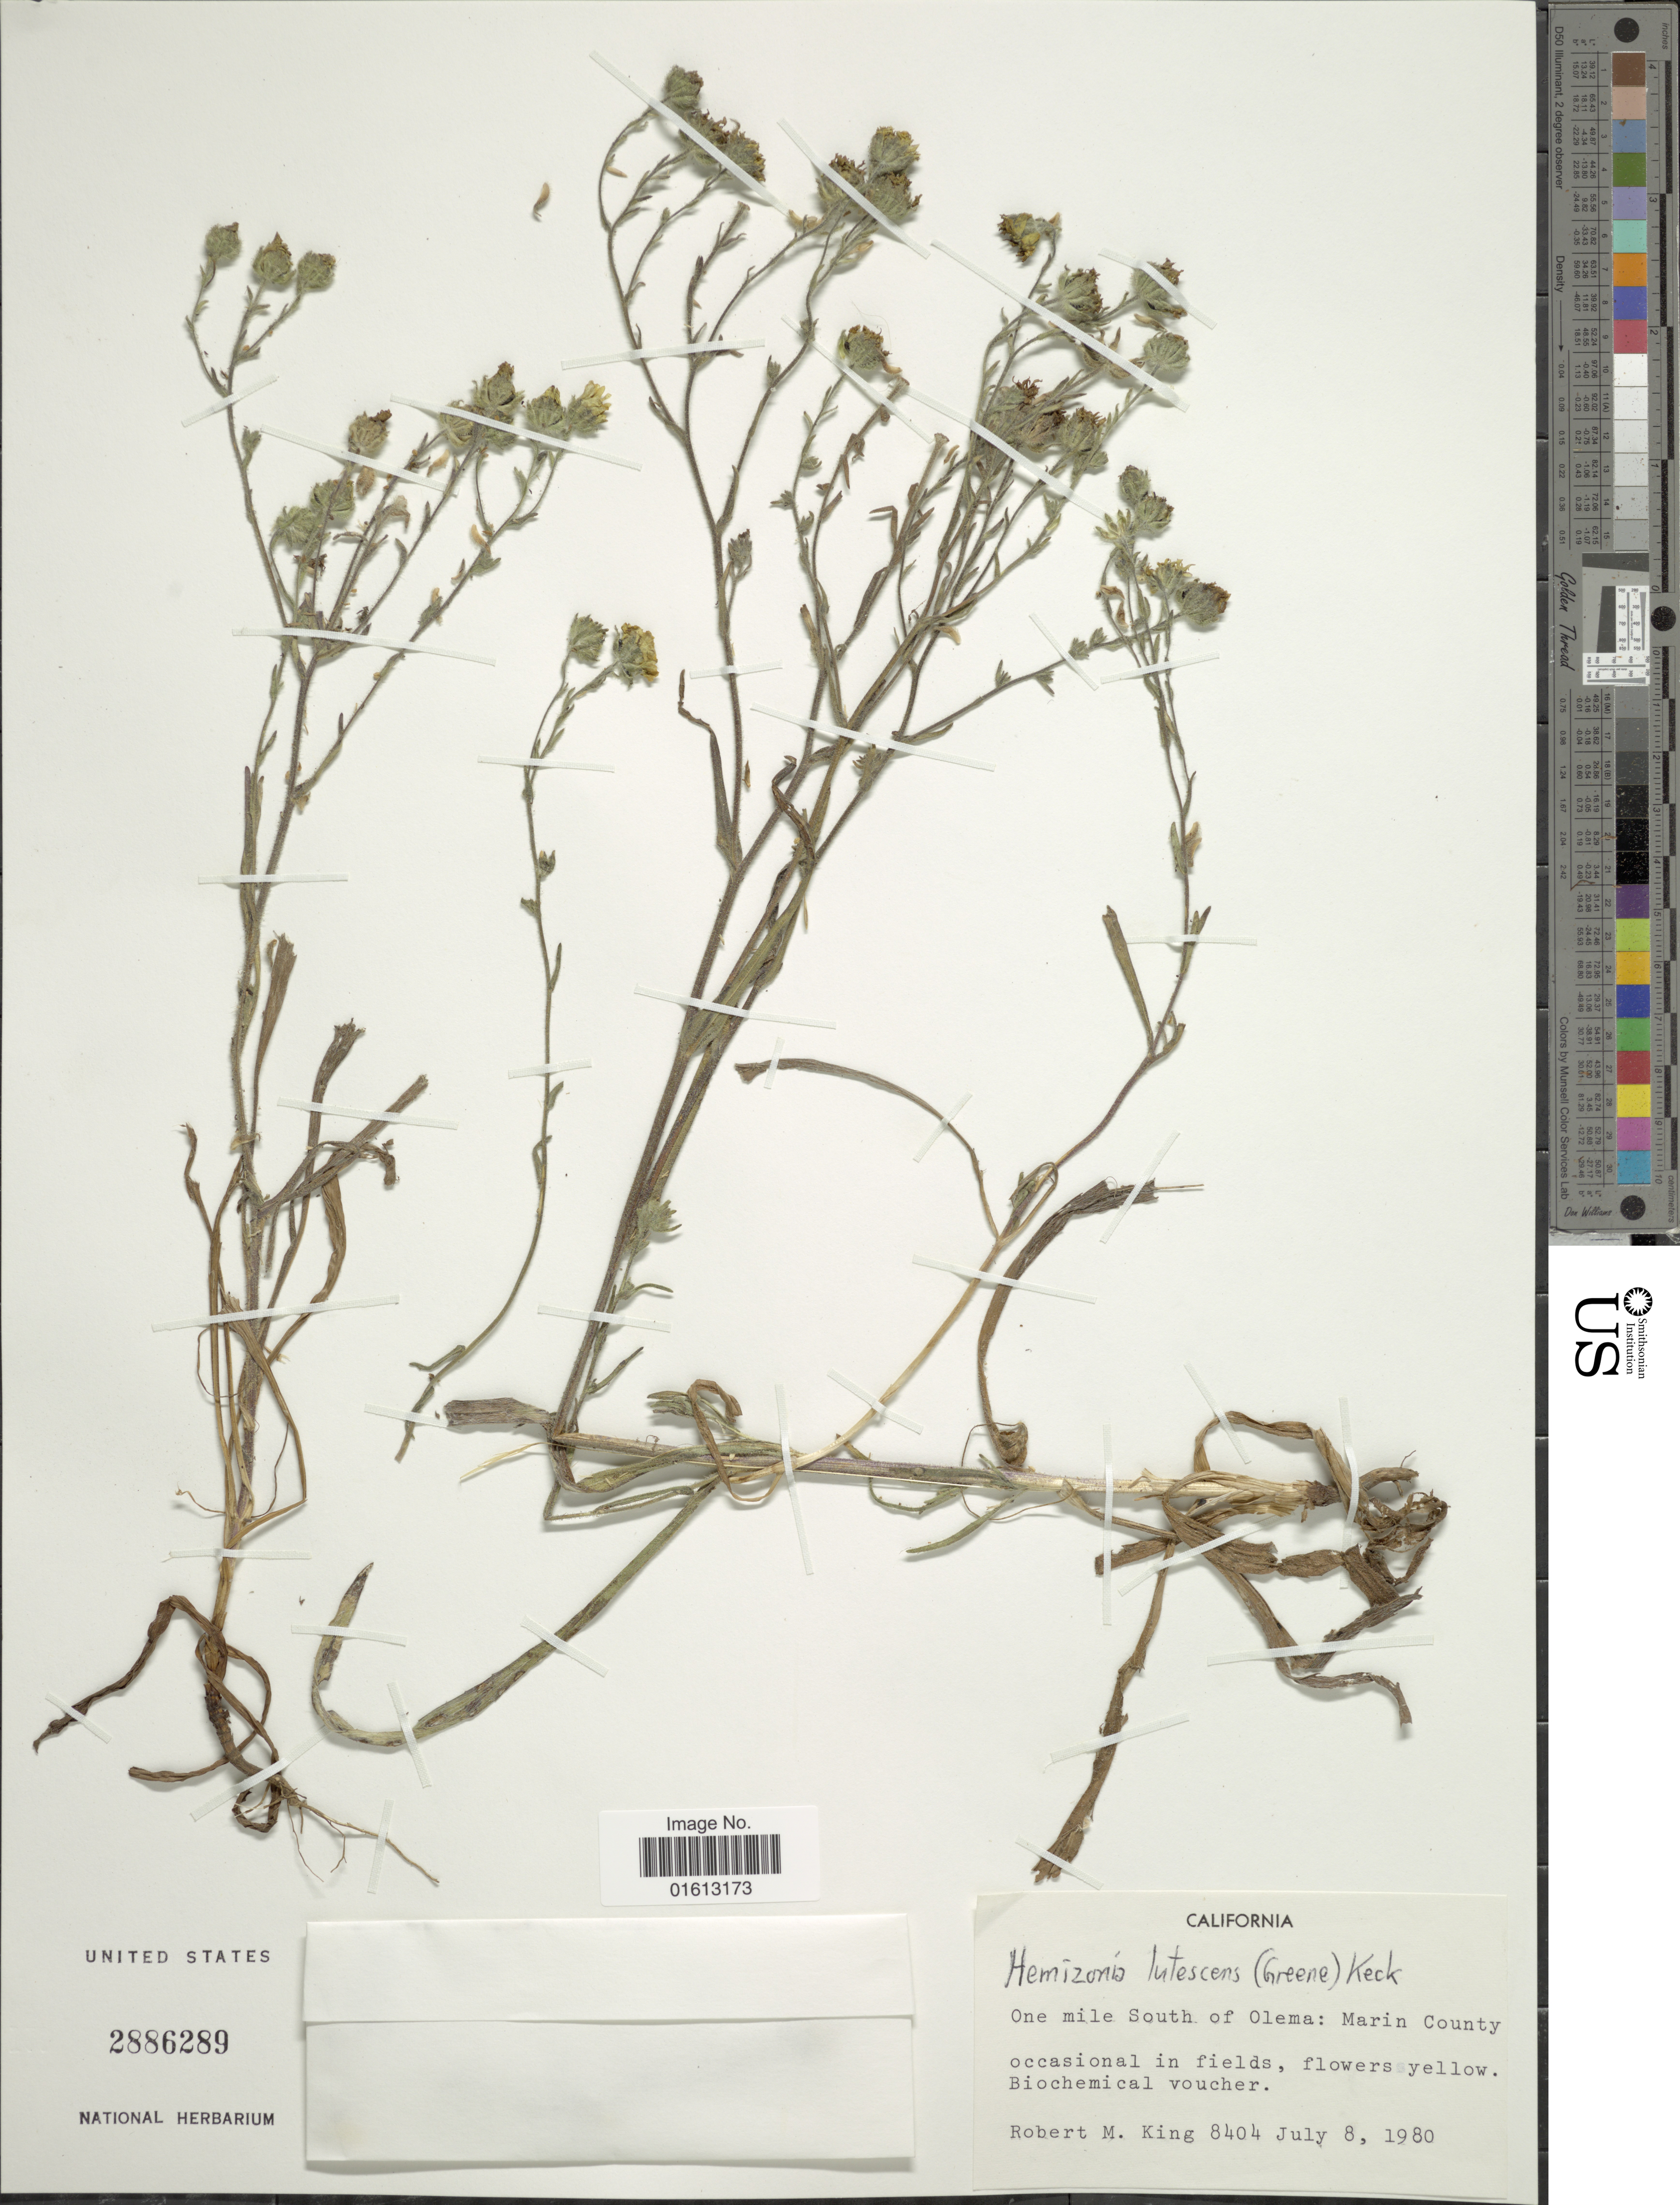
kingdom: Plantae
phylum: Tracheophyta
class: Magnoliopsida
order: Asterales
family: Asteraceae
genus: Hemizonia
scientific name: Hemizonia congesta subsp. lutescens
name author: (Greene) Babc. & H.M. Hall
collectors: R. M. King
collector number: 8404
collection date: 1980-07-08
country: United States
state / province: California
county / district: Marin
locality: One mile South of Olema: Marin County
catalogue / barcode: US 2886289